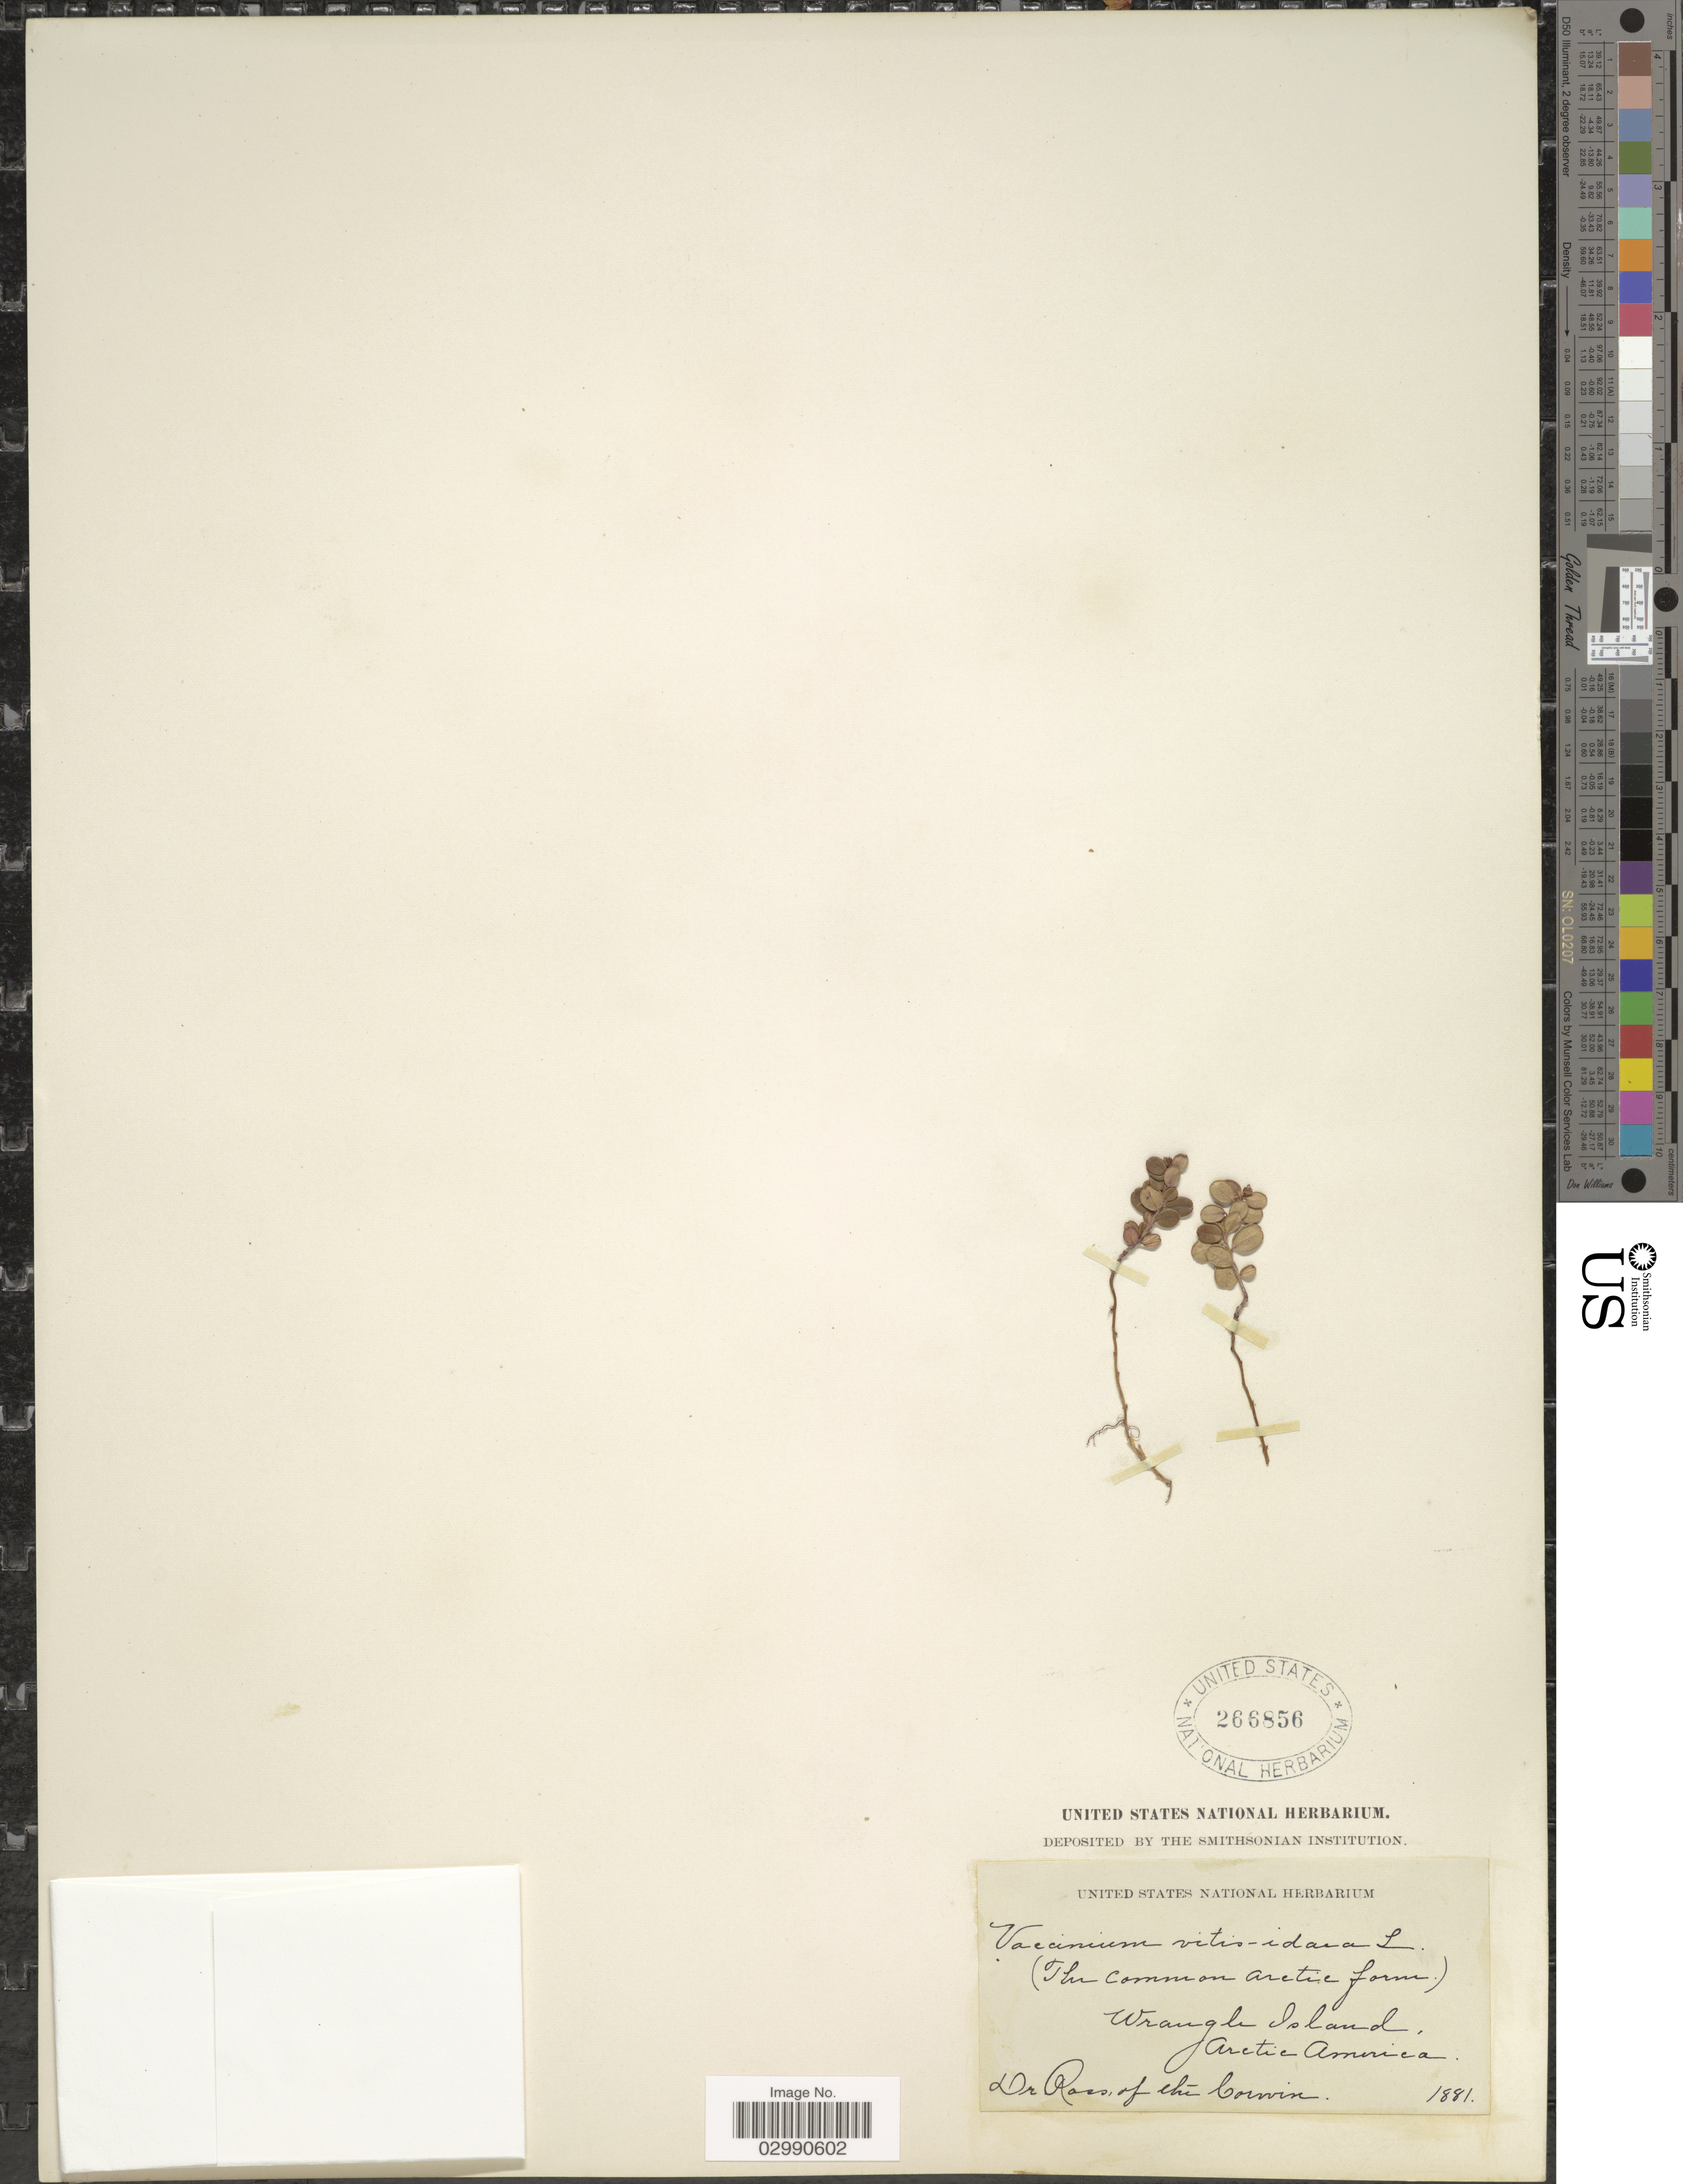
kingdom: Plantae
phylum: Tracheophyta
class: Magnoliopsida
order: Ericales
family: Ericaceae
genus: Vaccinium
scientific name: Vaccinium vitis-idaea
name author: L.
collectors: Ross of the Corwin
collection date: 1881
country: Russian Federation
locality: Wrangle Island, Arctic America.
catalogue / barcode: US 266856